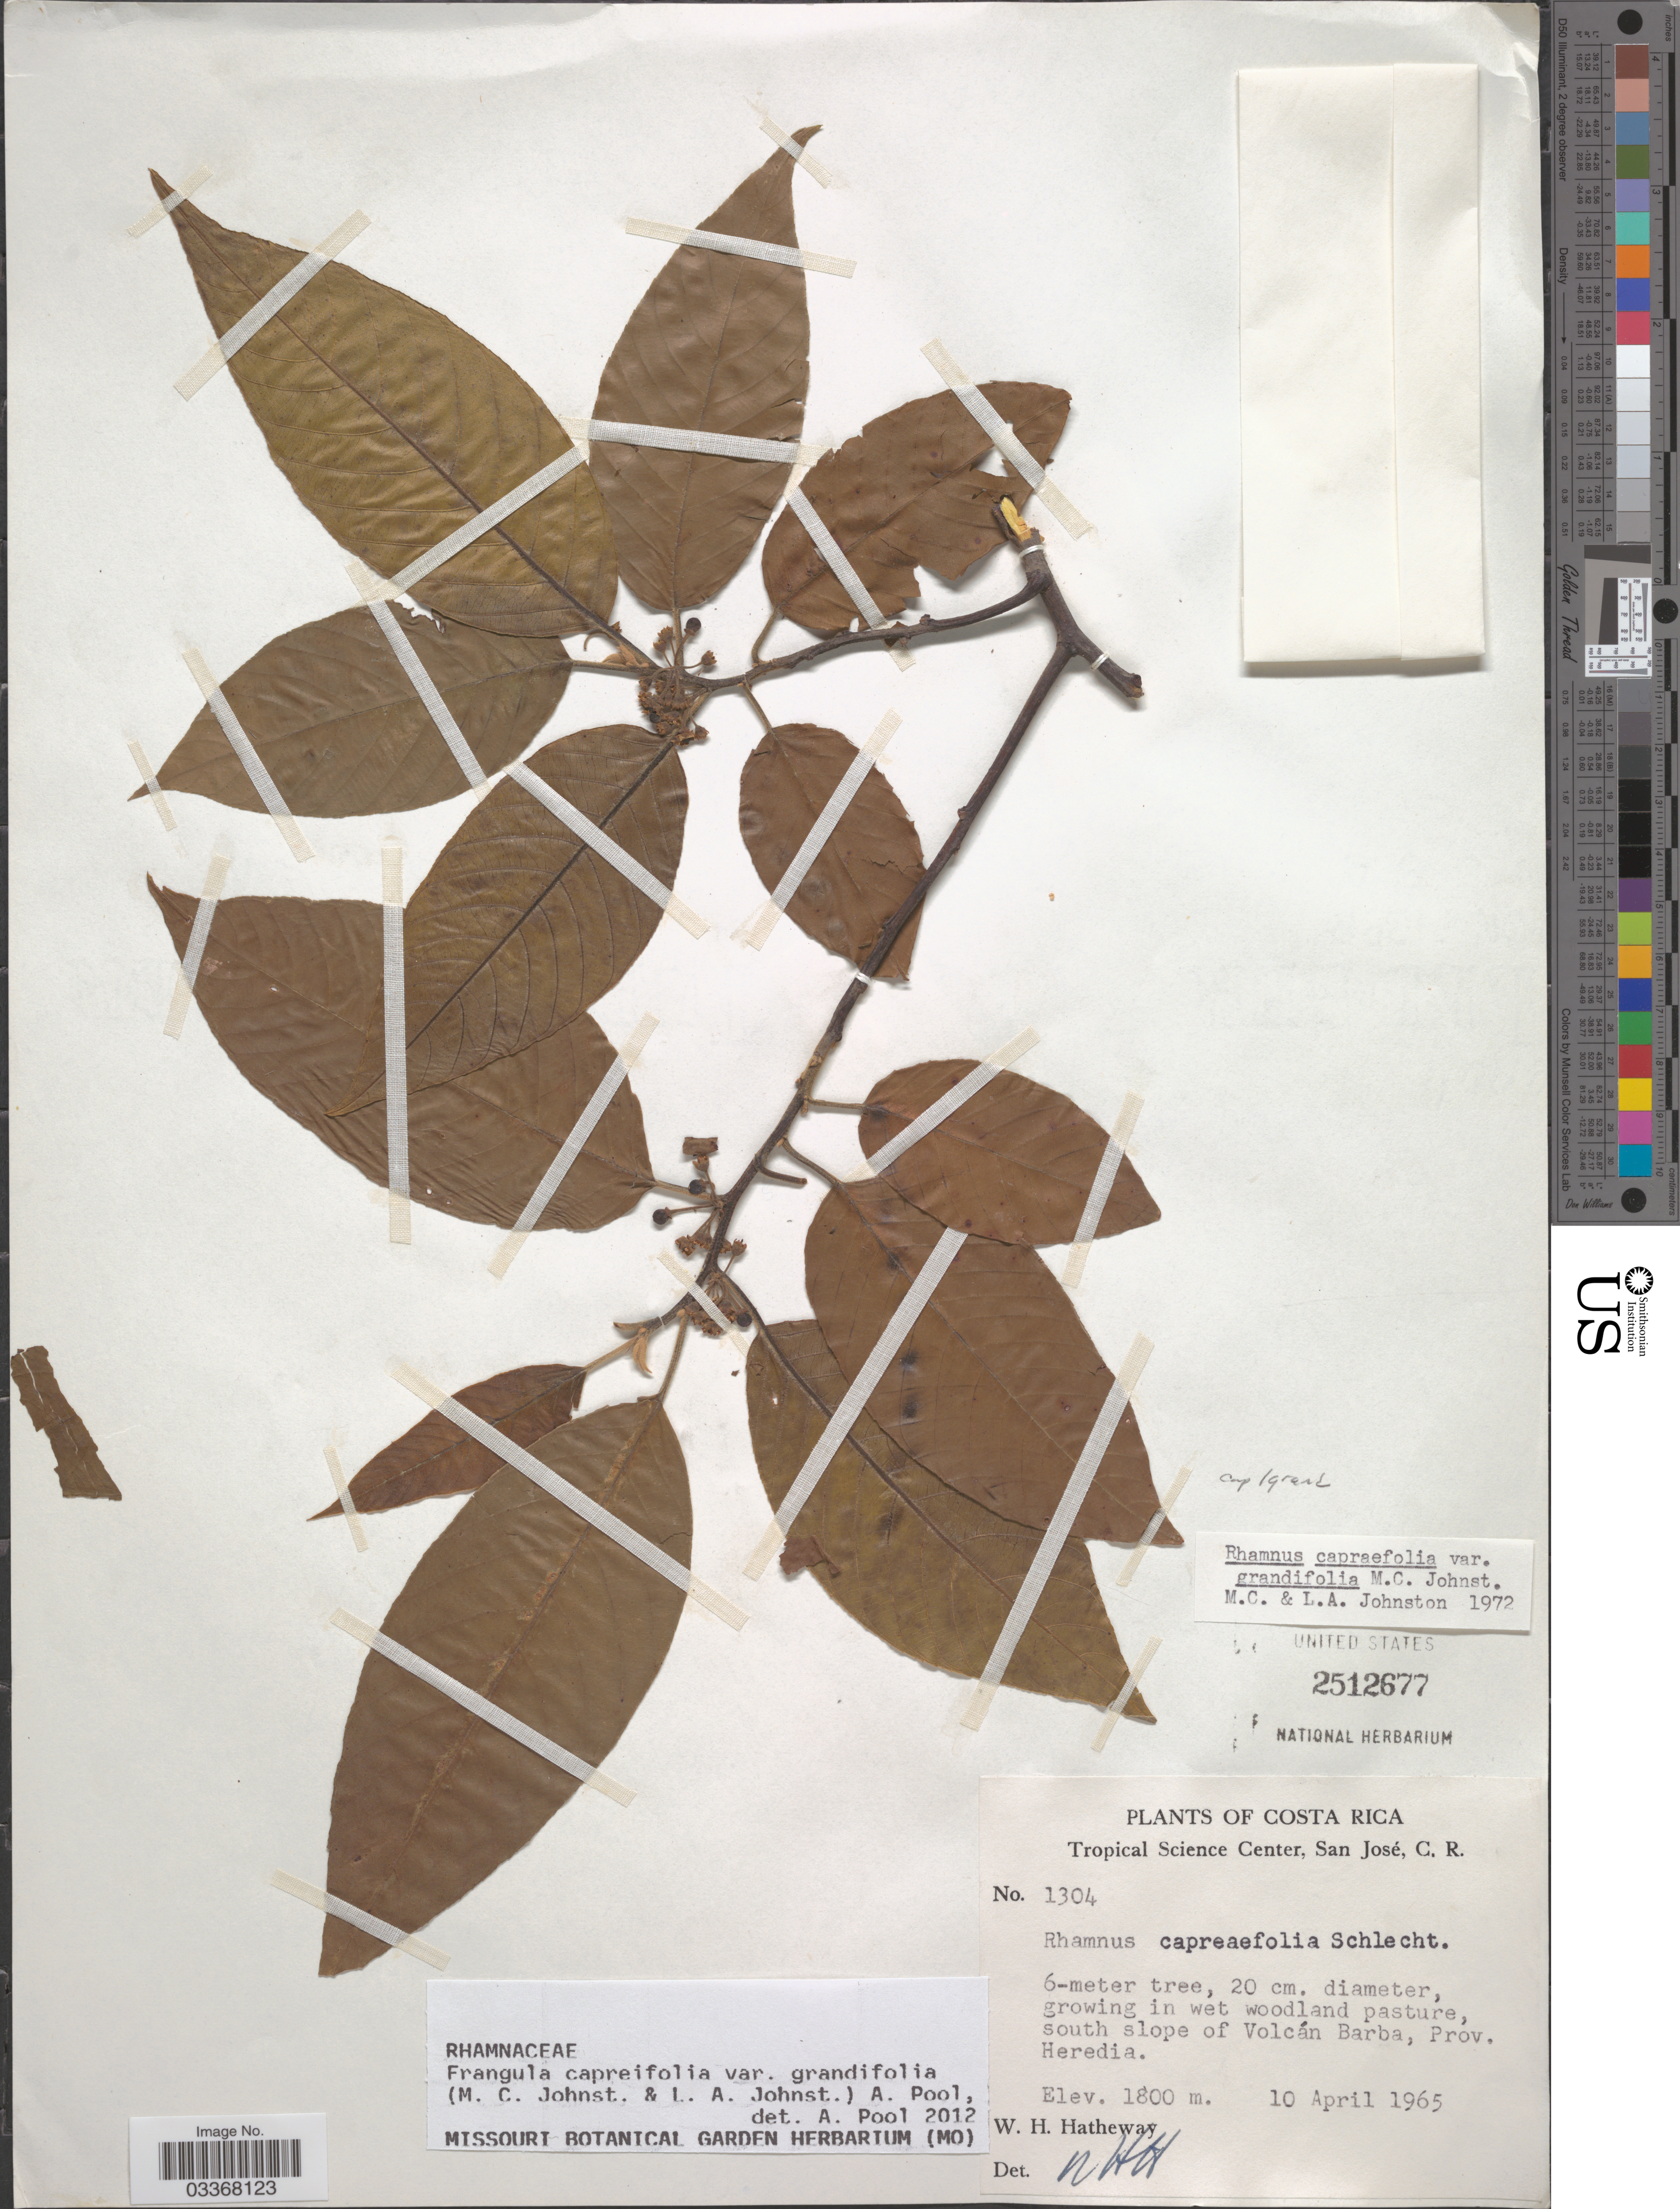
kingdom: Plantae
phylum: Tracheophyta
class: Magnoliopsida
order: Rosales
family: Rhamnaceae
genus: Frangula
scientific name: Frangula capreifolia var. grandifolia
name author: (M.C. Johnst. & L.A. Johnst.) A. Pool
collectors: W. H. Hatheway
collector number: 1304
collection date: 1965-04-10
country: Costa Rica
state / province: Heredia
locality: South slope of Volcán Barba.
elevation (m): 1800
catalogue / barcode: US 2512677